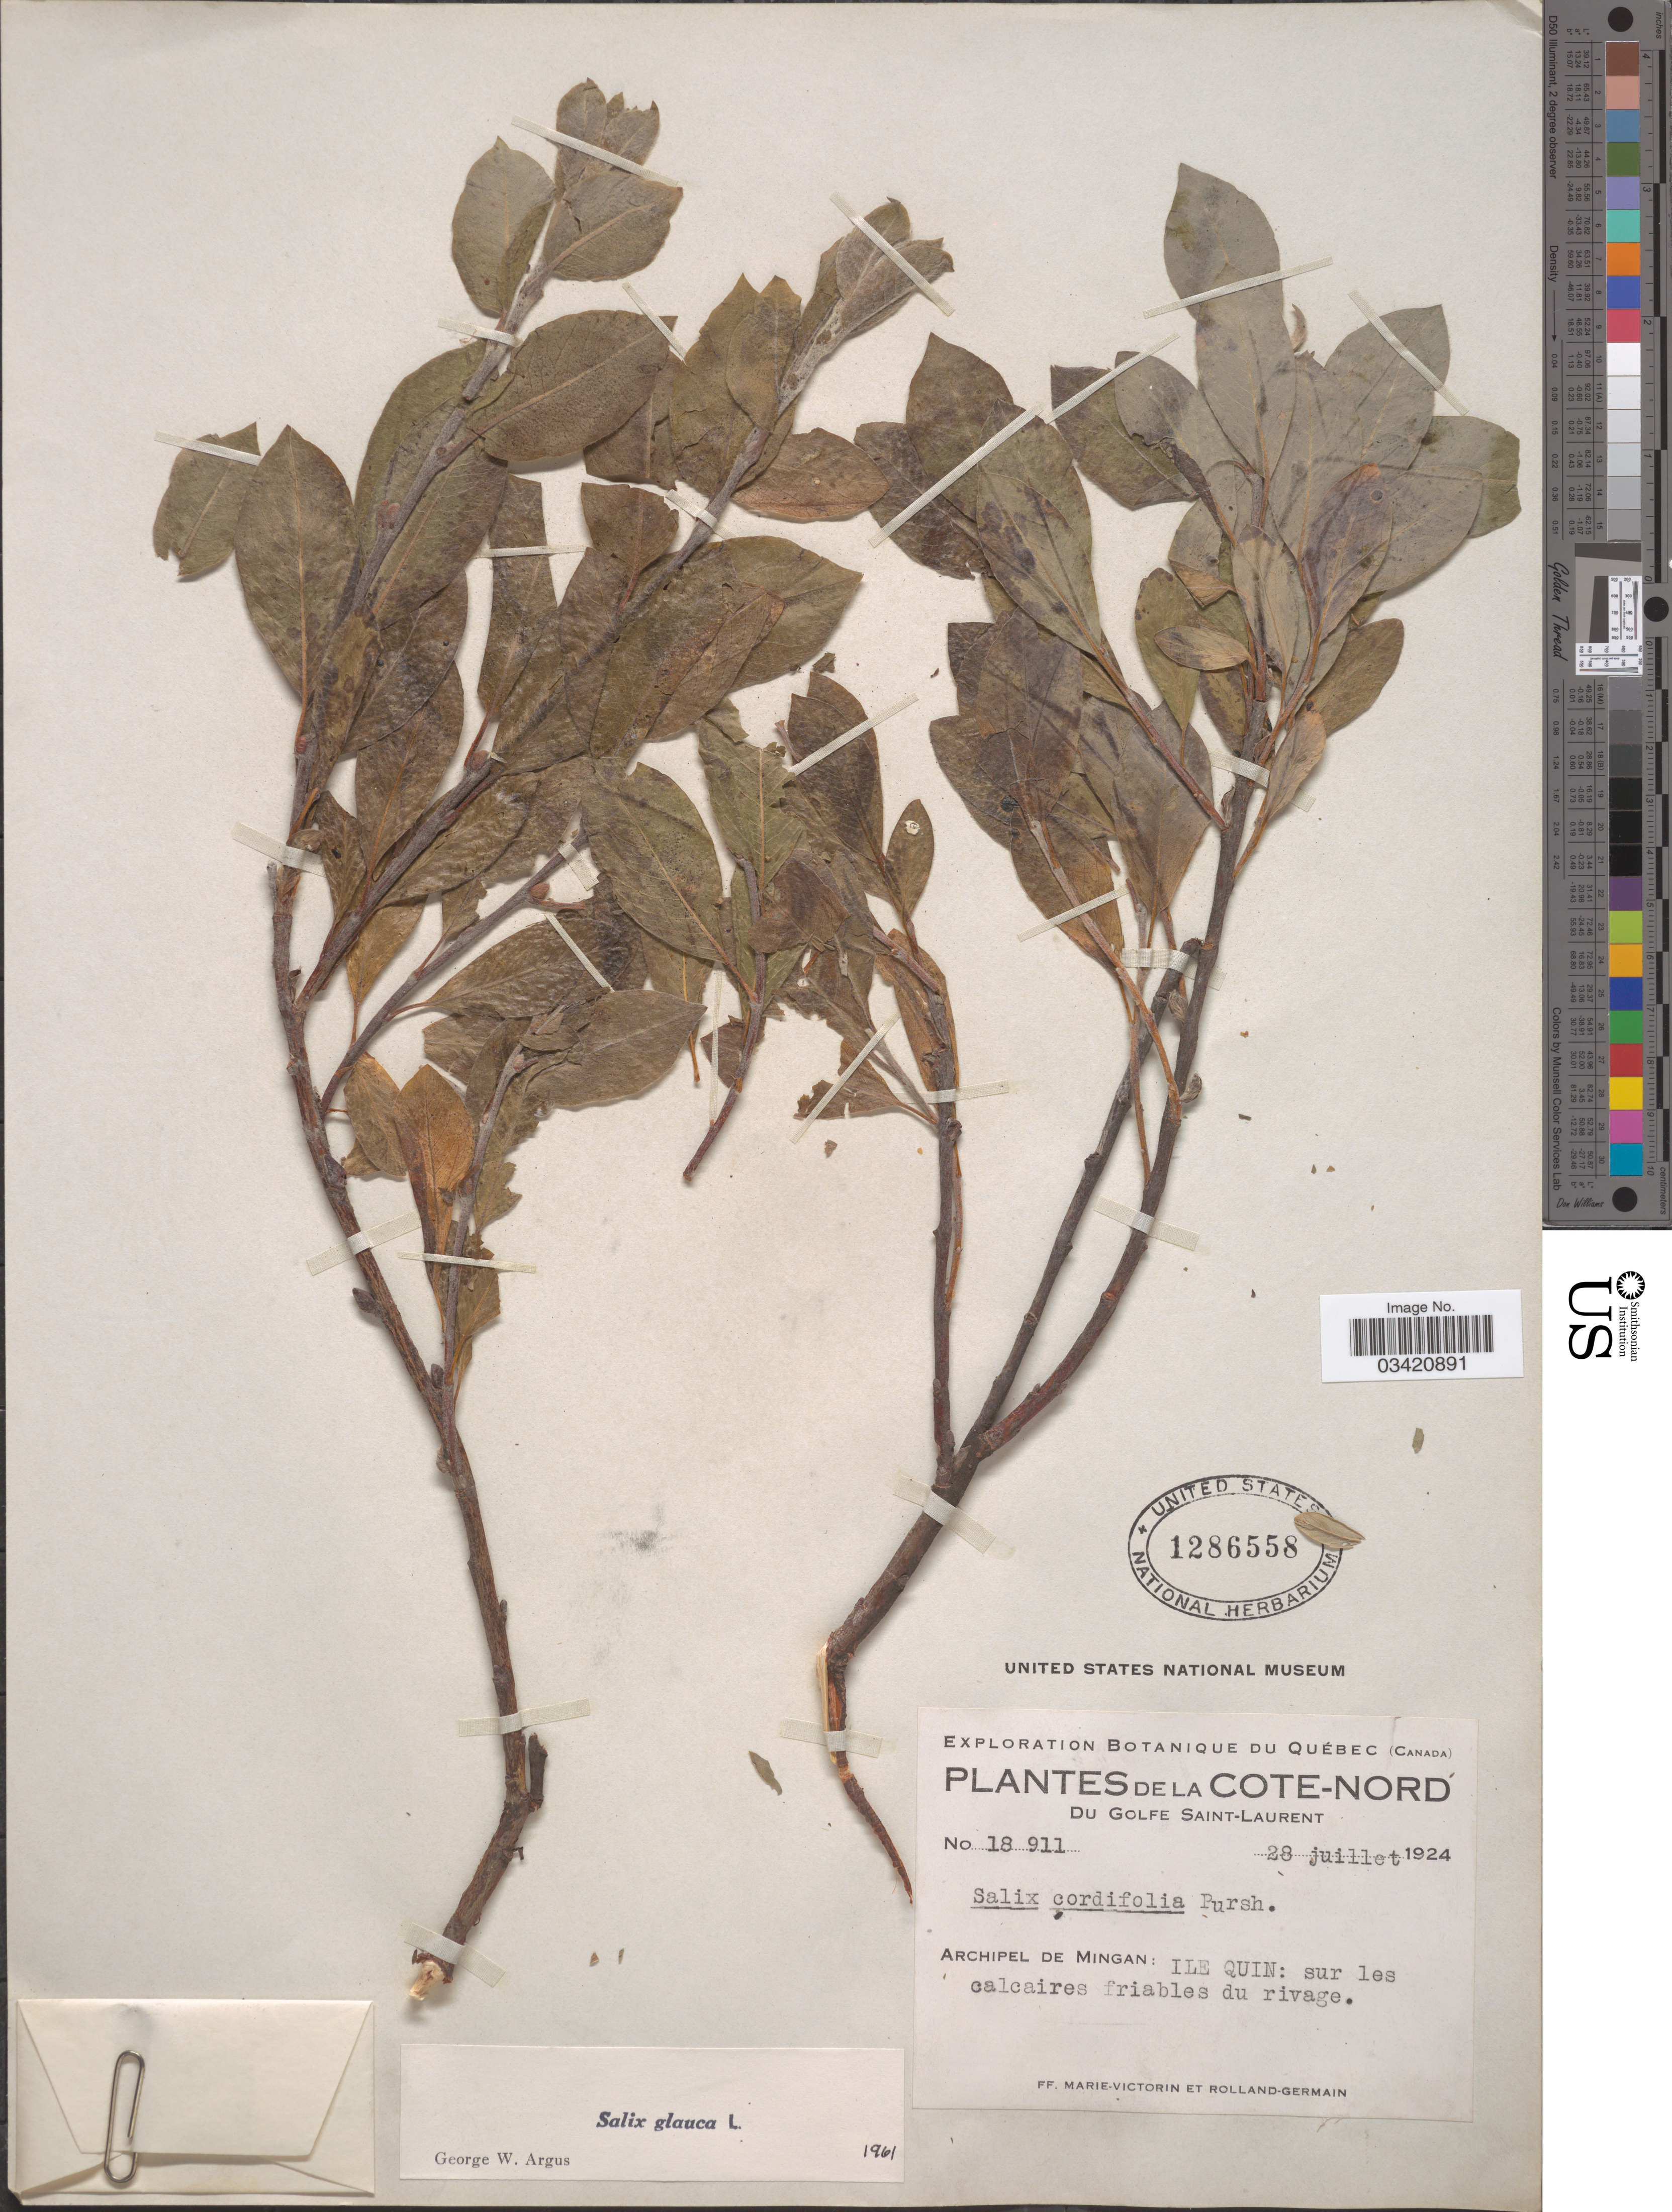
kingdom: Plantae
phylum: Tracheophyta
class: Magnoliopsida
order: Malpighiales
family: Salicaceae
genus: Salix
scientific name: Salix glauca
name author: L.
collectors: F. Marie-Victorin & Rolland-Germain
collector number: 18911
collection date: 1924-07-28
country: Canada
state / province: Quebec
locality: Cote-Nord. Du Golfe Saint-Laurent. Archipel de Mingan: Ile Quin: sur les calcaires friables du rivage.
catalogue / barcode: US 1286558